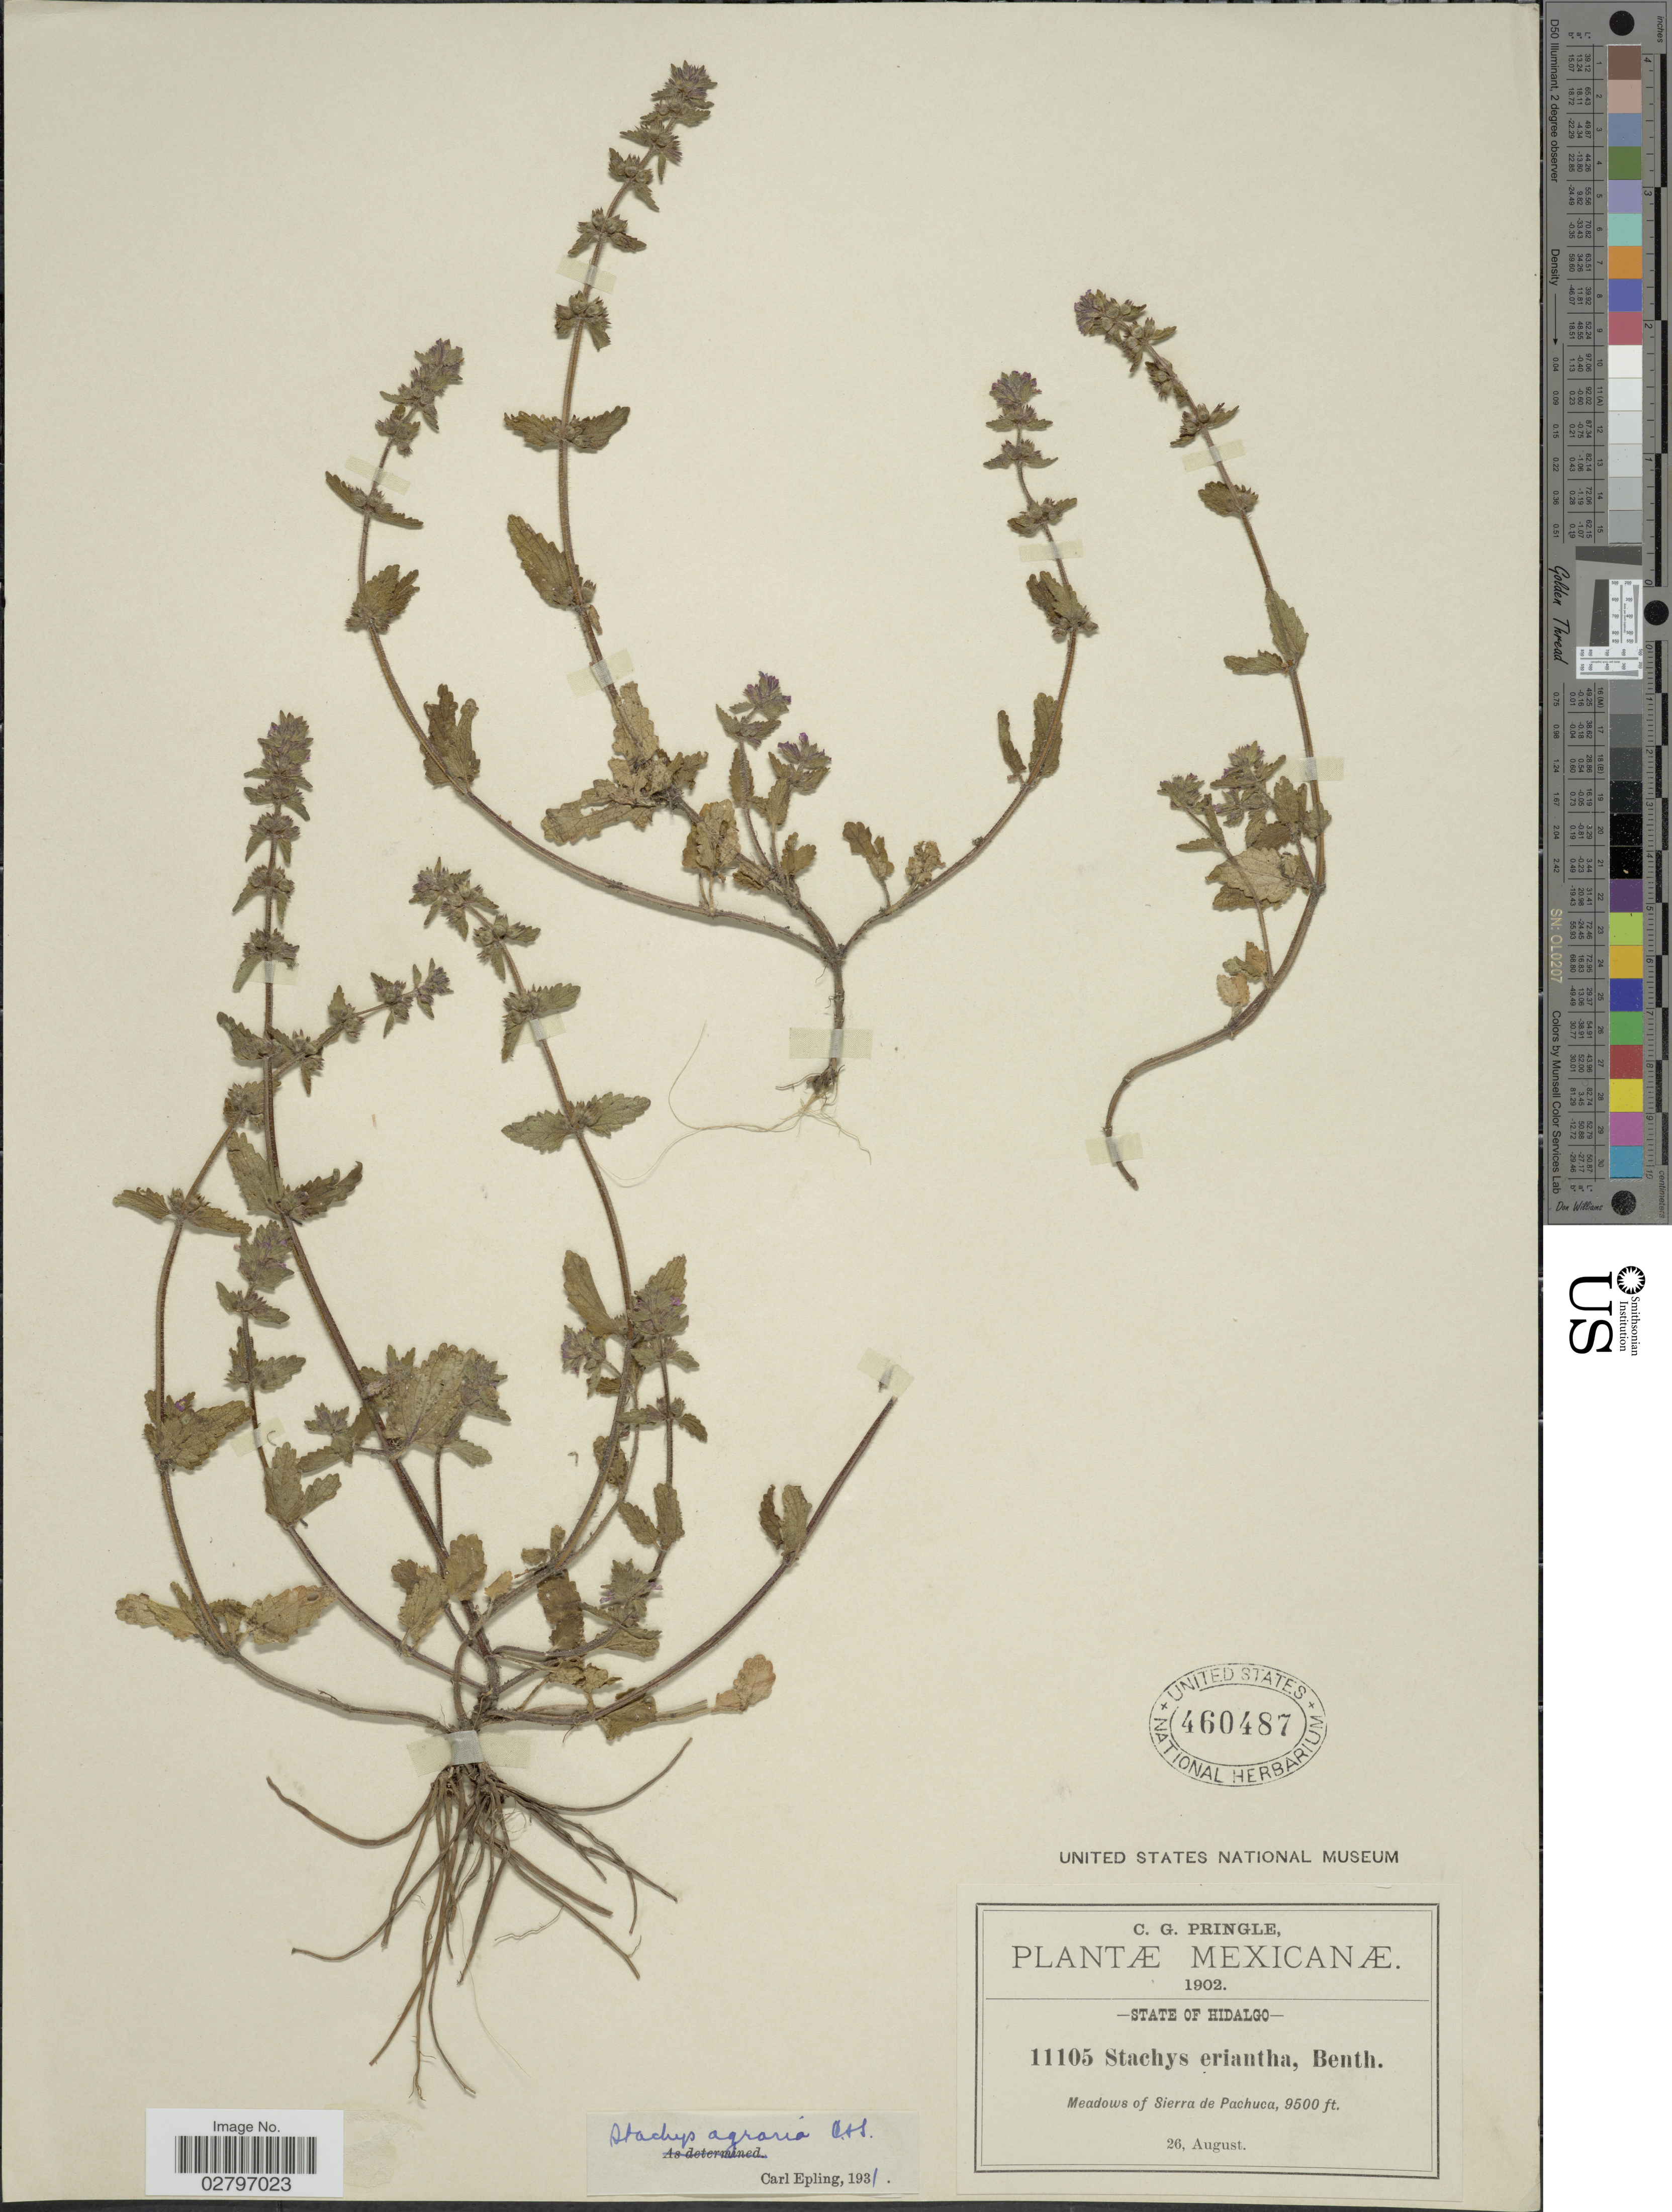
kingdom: Plantae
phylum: Tracheophyta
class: Magnoliopsida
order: Lamiales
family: Lamiaceae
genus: Stachys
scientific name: Stachys agraria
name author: Schltdl. & Cham.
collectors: C. G. Pringle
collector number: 11105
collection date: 1902-08-26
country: Mexico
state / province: Hidalgo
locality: State of Hidalgo, Meadows of Sierra de Pachuca.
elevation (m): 2896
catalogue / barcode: US 460487